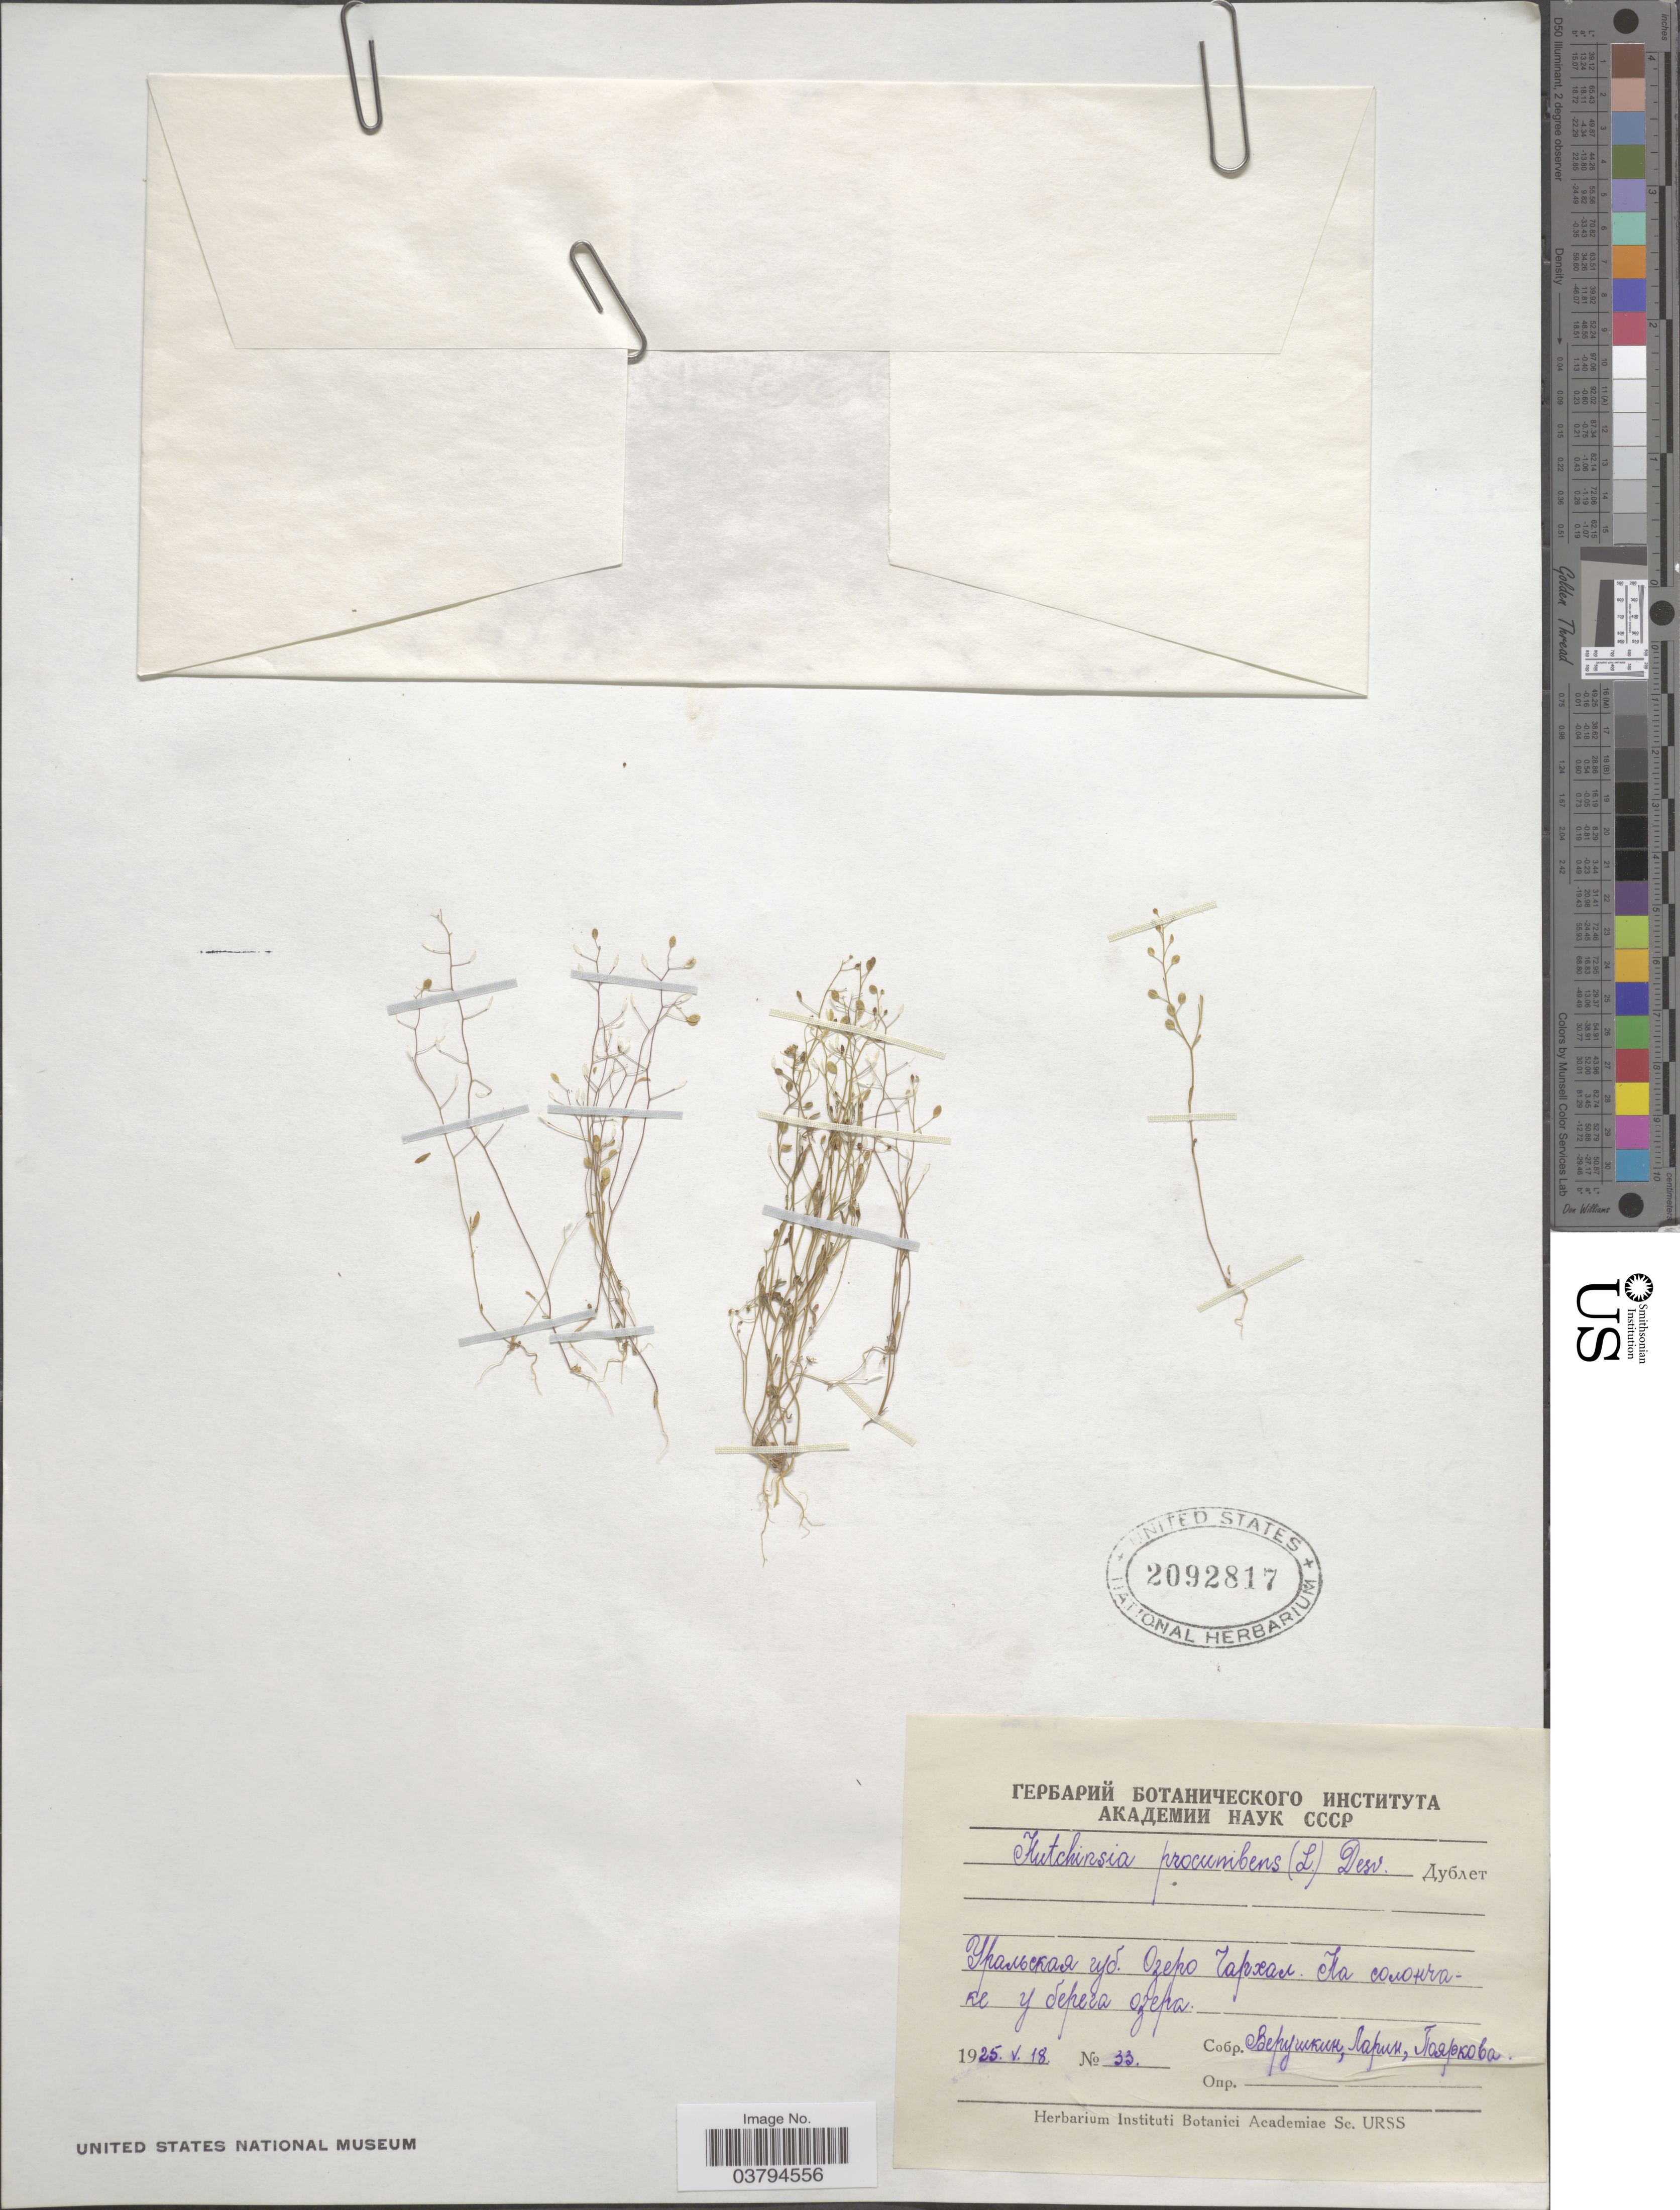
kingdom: Plantae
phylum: Tracheophyta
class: Magnoliopsida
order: Brassicales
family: Brassicaceae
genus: Hutchinsia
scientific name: Hutchinsia procumbens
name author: (L.) Desv.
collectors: S. Verushkin, Larin & Poyarkova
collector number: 33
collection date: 1925-05-18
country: Kazakhstan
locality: Lake Charkhal.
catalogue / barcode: US 2092817